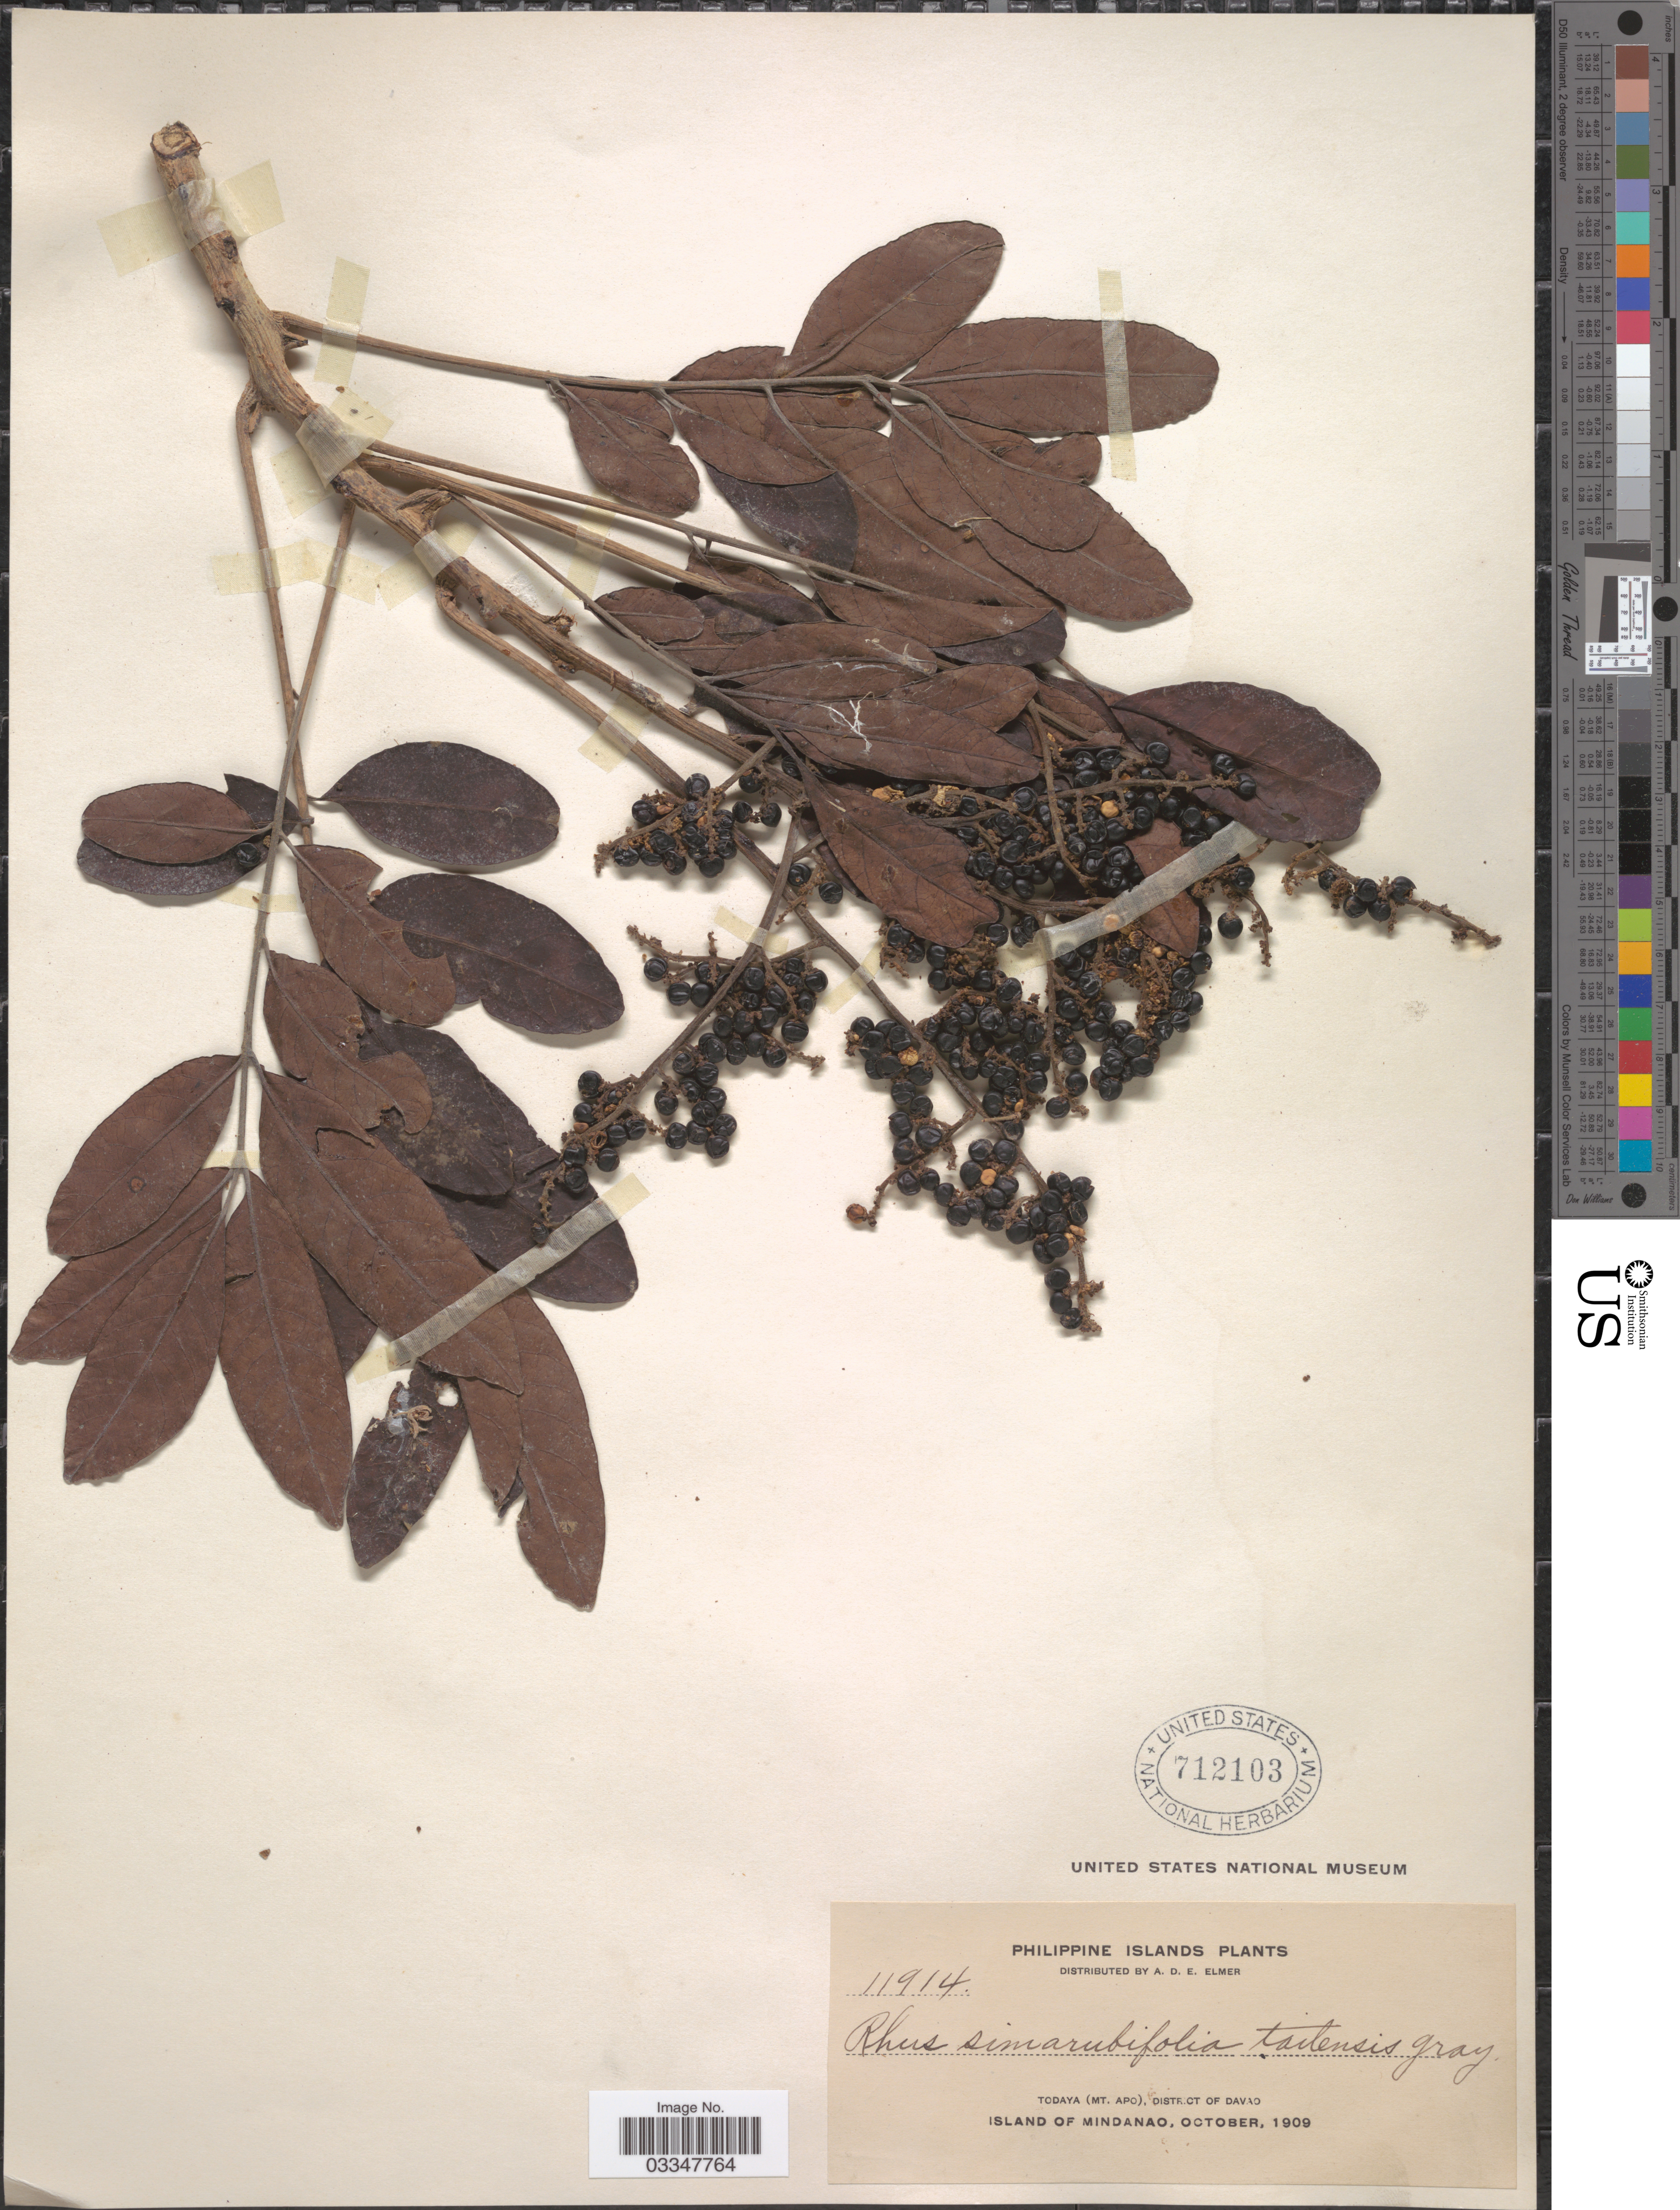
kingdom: Plantae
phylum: Tracheophyta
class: Magnoliopsida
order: Sapindales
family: Anacardiaceae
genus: Rhus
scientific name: Rhus simarubifolia var. taitensis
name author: (Guill.) Engl.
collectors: A. D. E. Elmer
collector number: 11914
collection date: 1909-10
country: Philippines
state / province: Davao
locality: Philippine Islands. Todaya (Mt. Apo), District of Davao. Island of Mindanao.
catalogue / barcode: US 712103